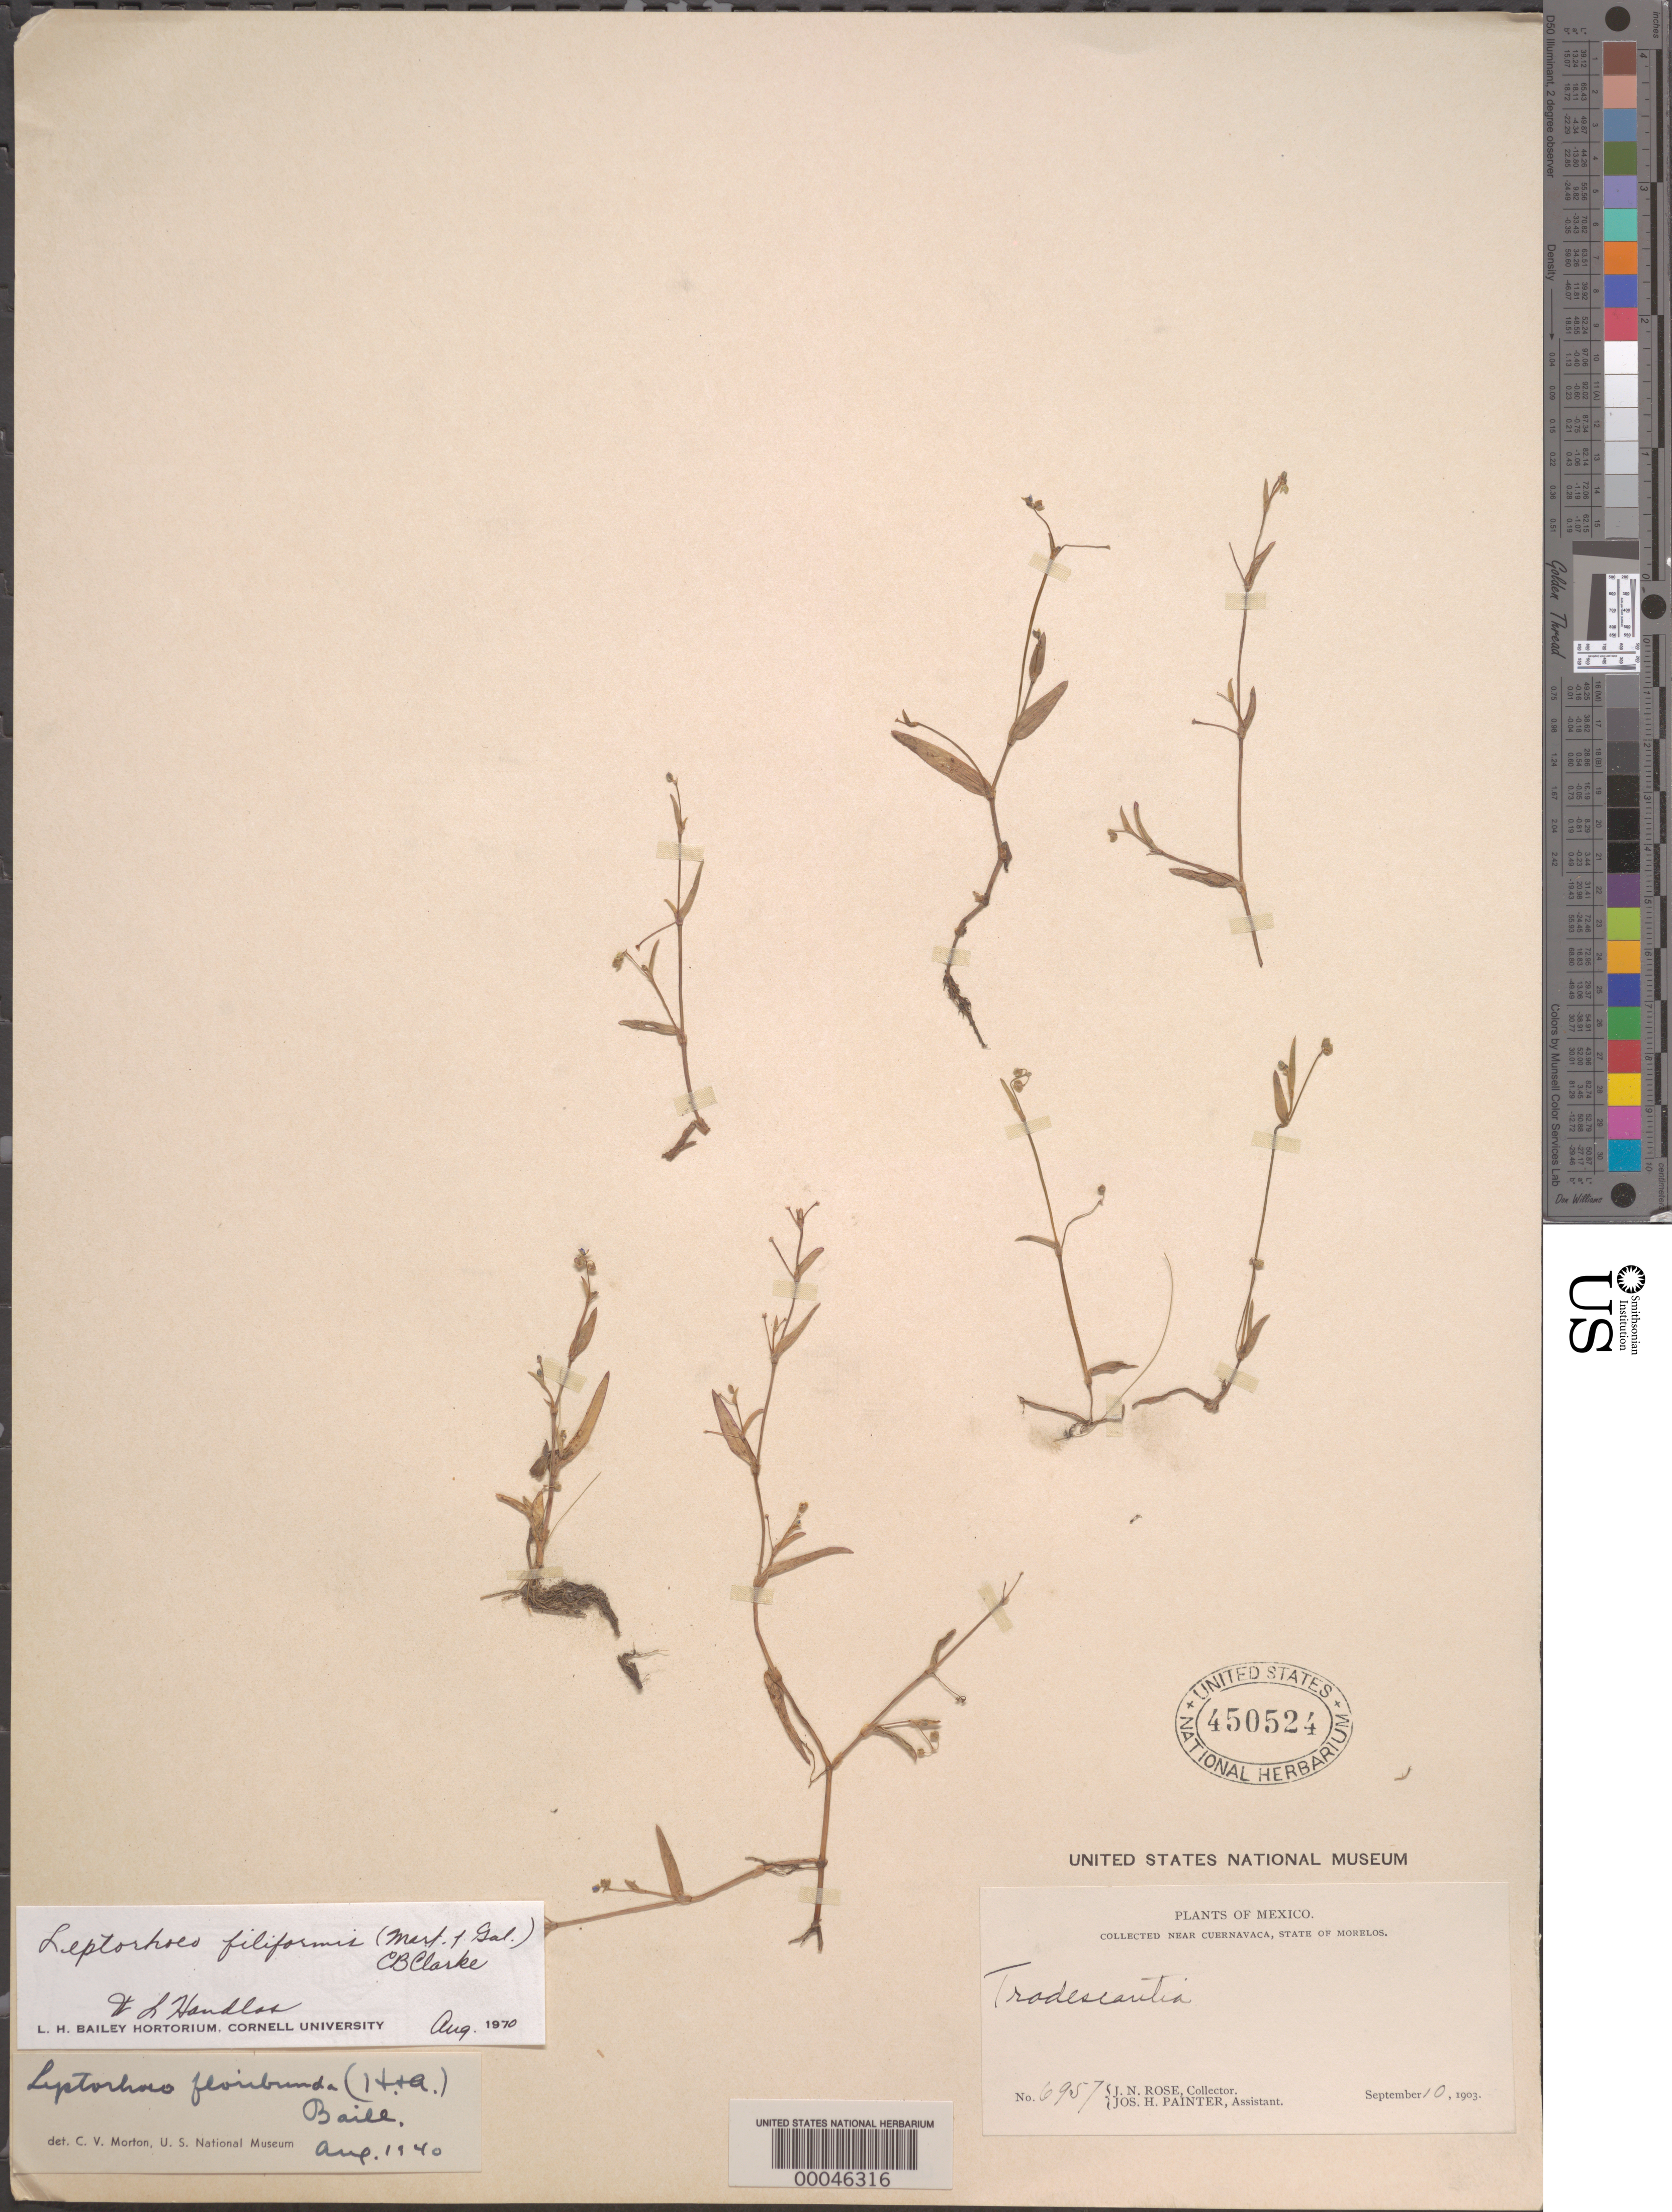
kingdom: Plantae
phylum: Tracheophyta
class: Liliopsida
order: Commelinales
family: Commelinaceae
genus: Callisia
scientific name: Callisia filiformis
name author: (M. Martens & Galeotti) D.R. Hunt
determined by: Handlos, W. L.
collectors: J. N. Rose & J. H. Painter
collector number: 6957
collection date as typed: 10 Sep 1903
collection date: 1903-09-10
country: Mexico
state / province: Morelos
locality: Near Cuernavaca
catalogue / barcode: US 450524